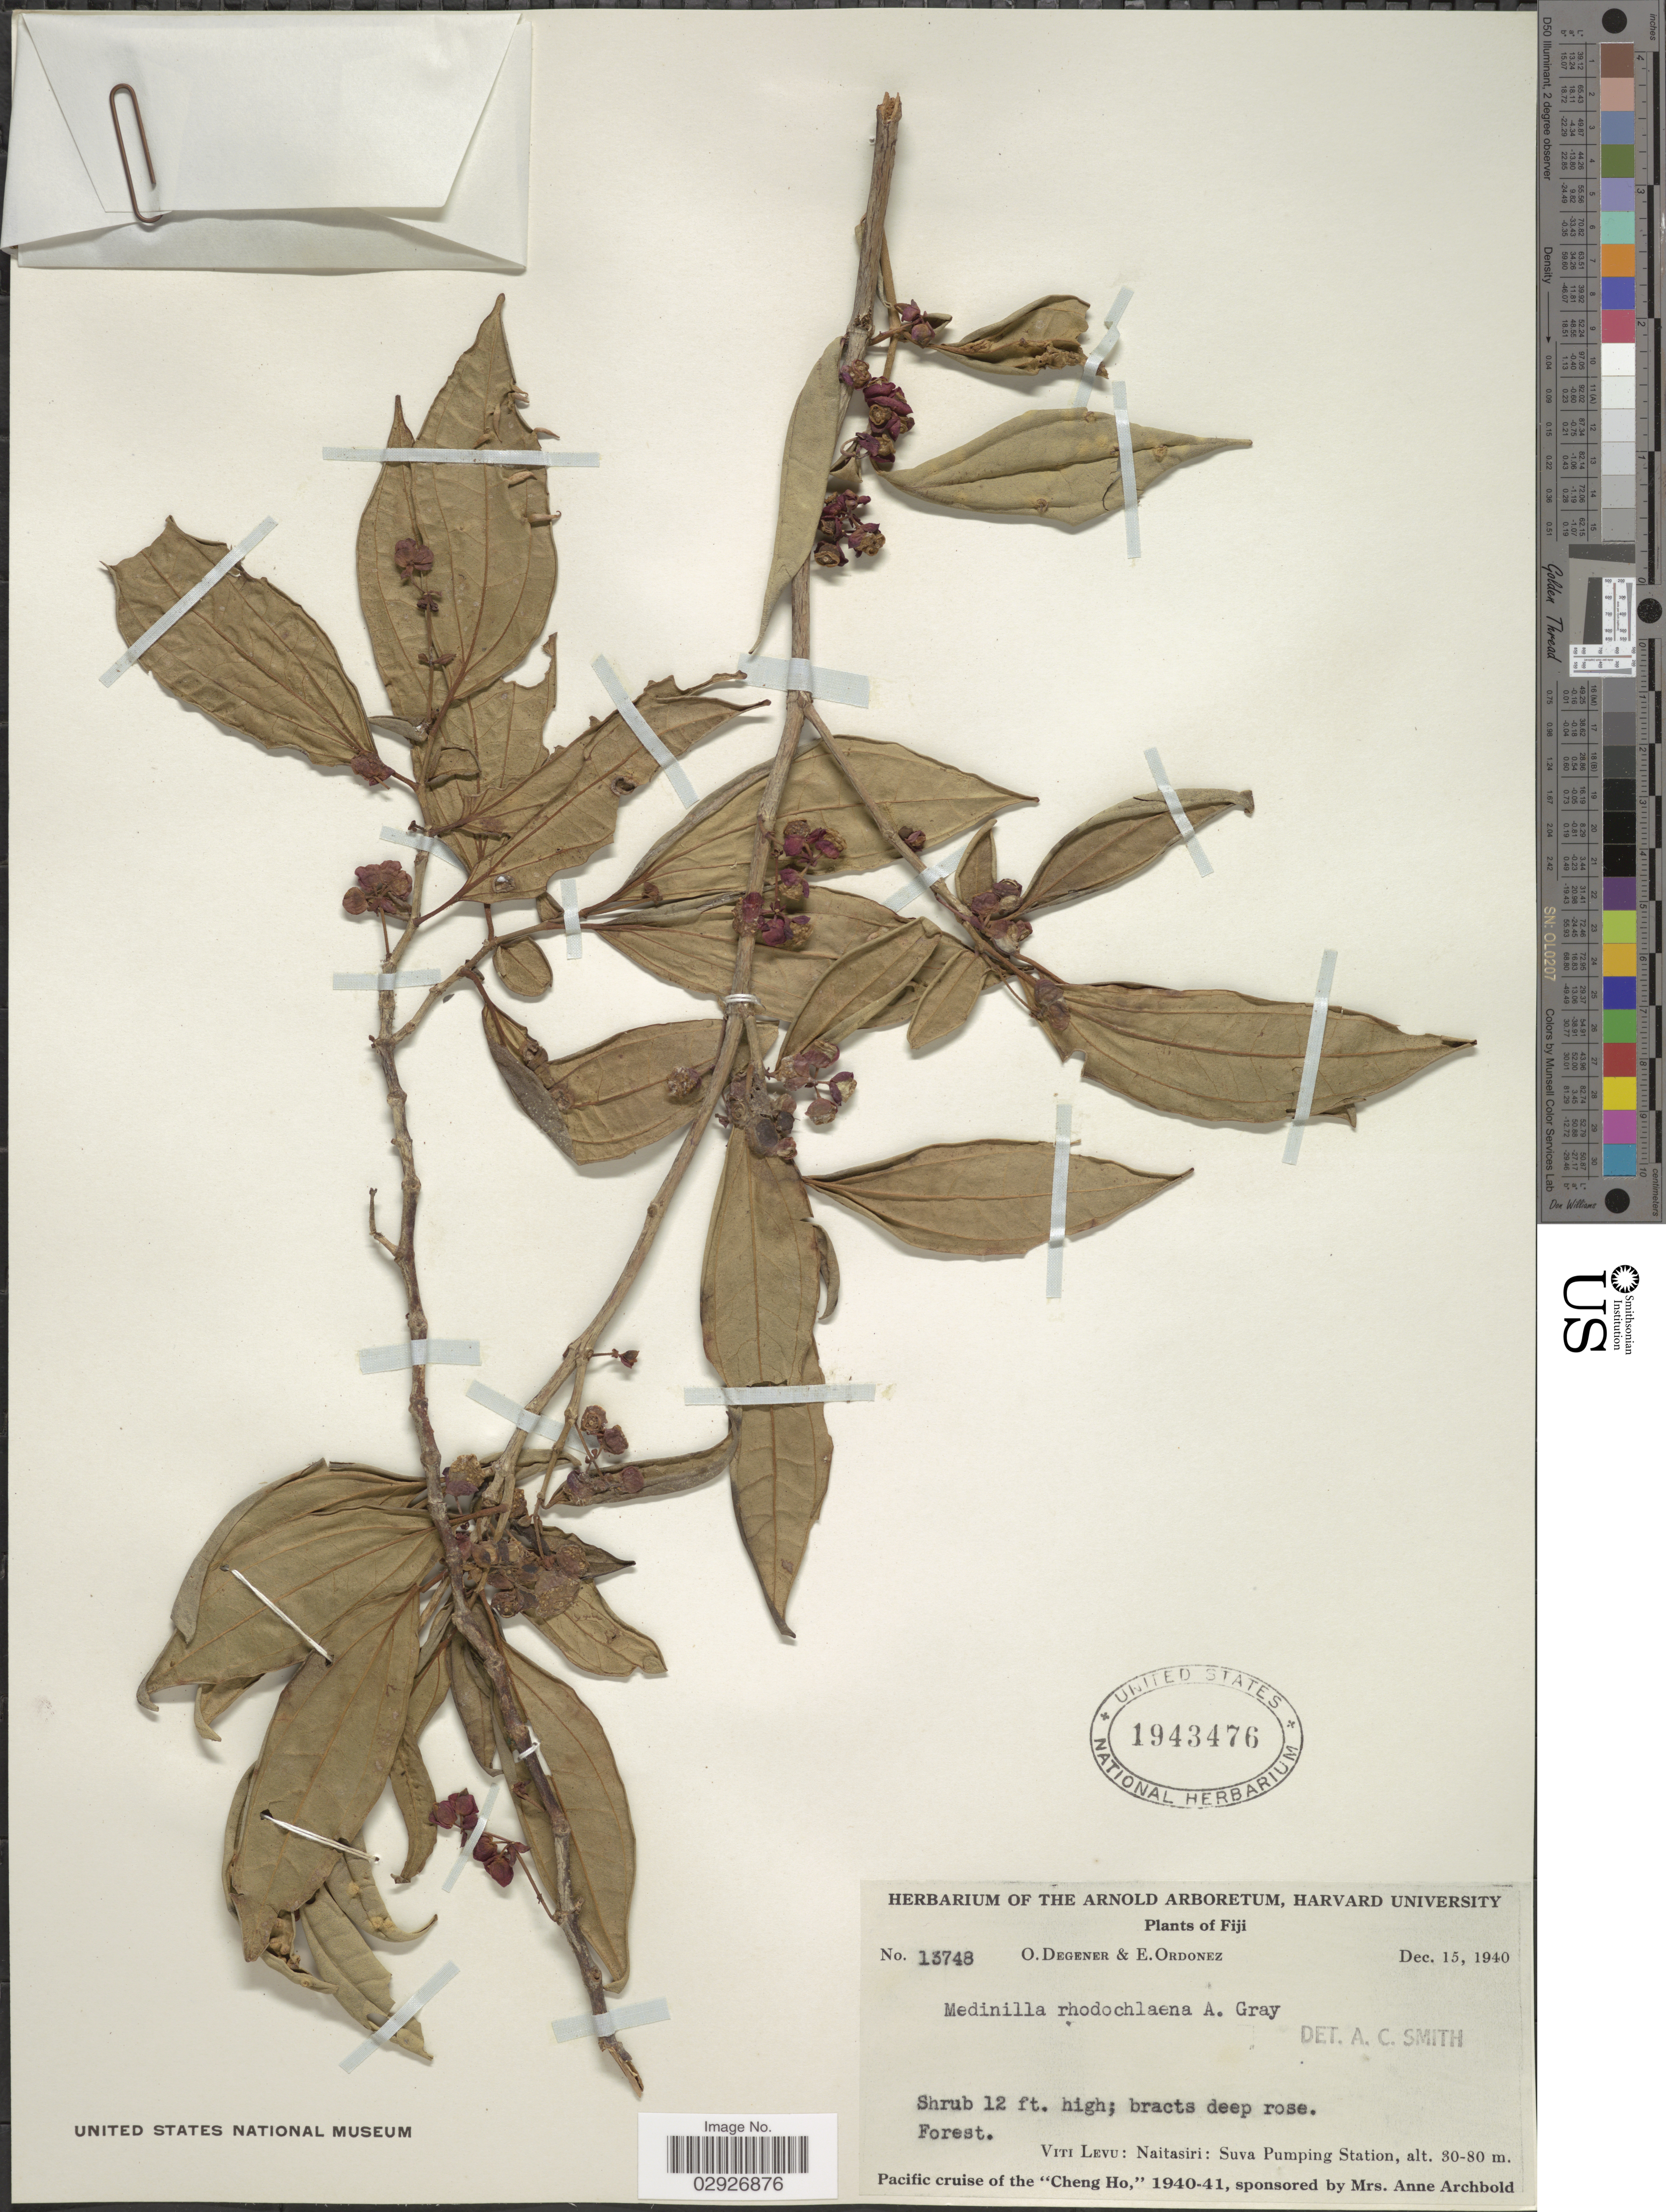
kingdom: Plantae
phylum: Tracheophyta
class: Magnoliopsida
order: Myrtales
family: Melastomataceae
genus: Medinilla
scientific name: Medinilla rhodochlaena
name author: A. Gray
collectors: O. Degener & E. Ordonez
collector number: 13748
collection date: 1940-12-15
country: Fiji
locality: Viti Levu: Naitasiri: Suva Pumping Station.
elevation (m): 30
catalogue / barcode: US 1943476